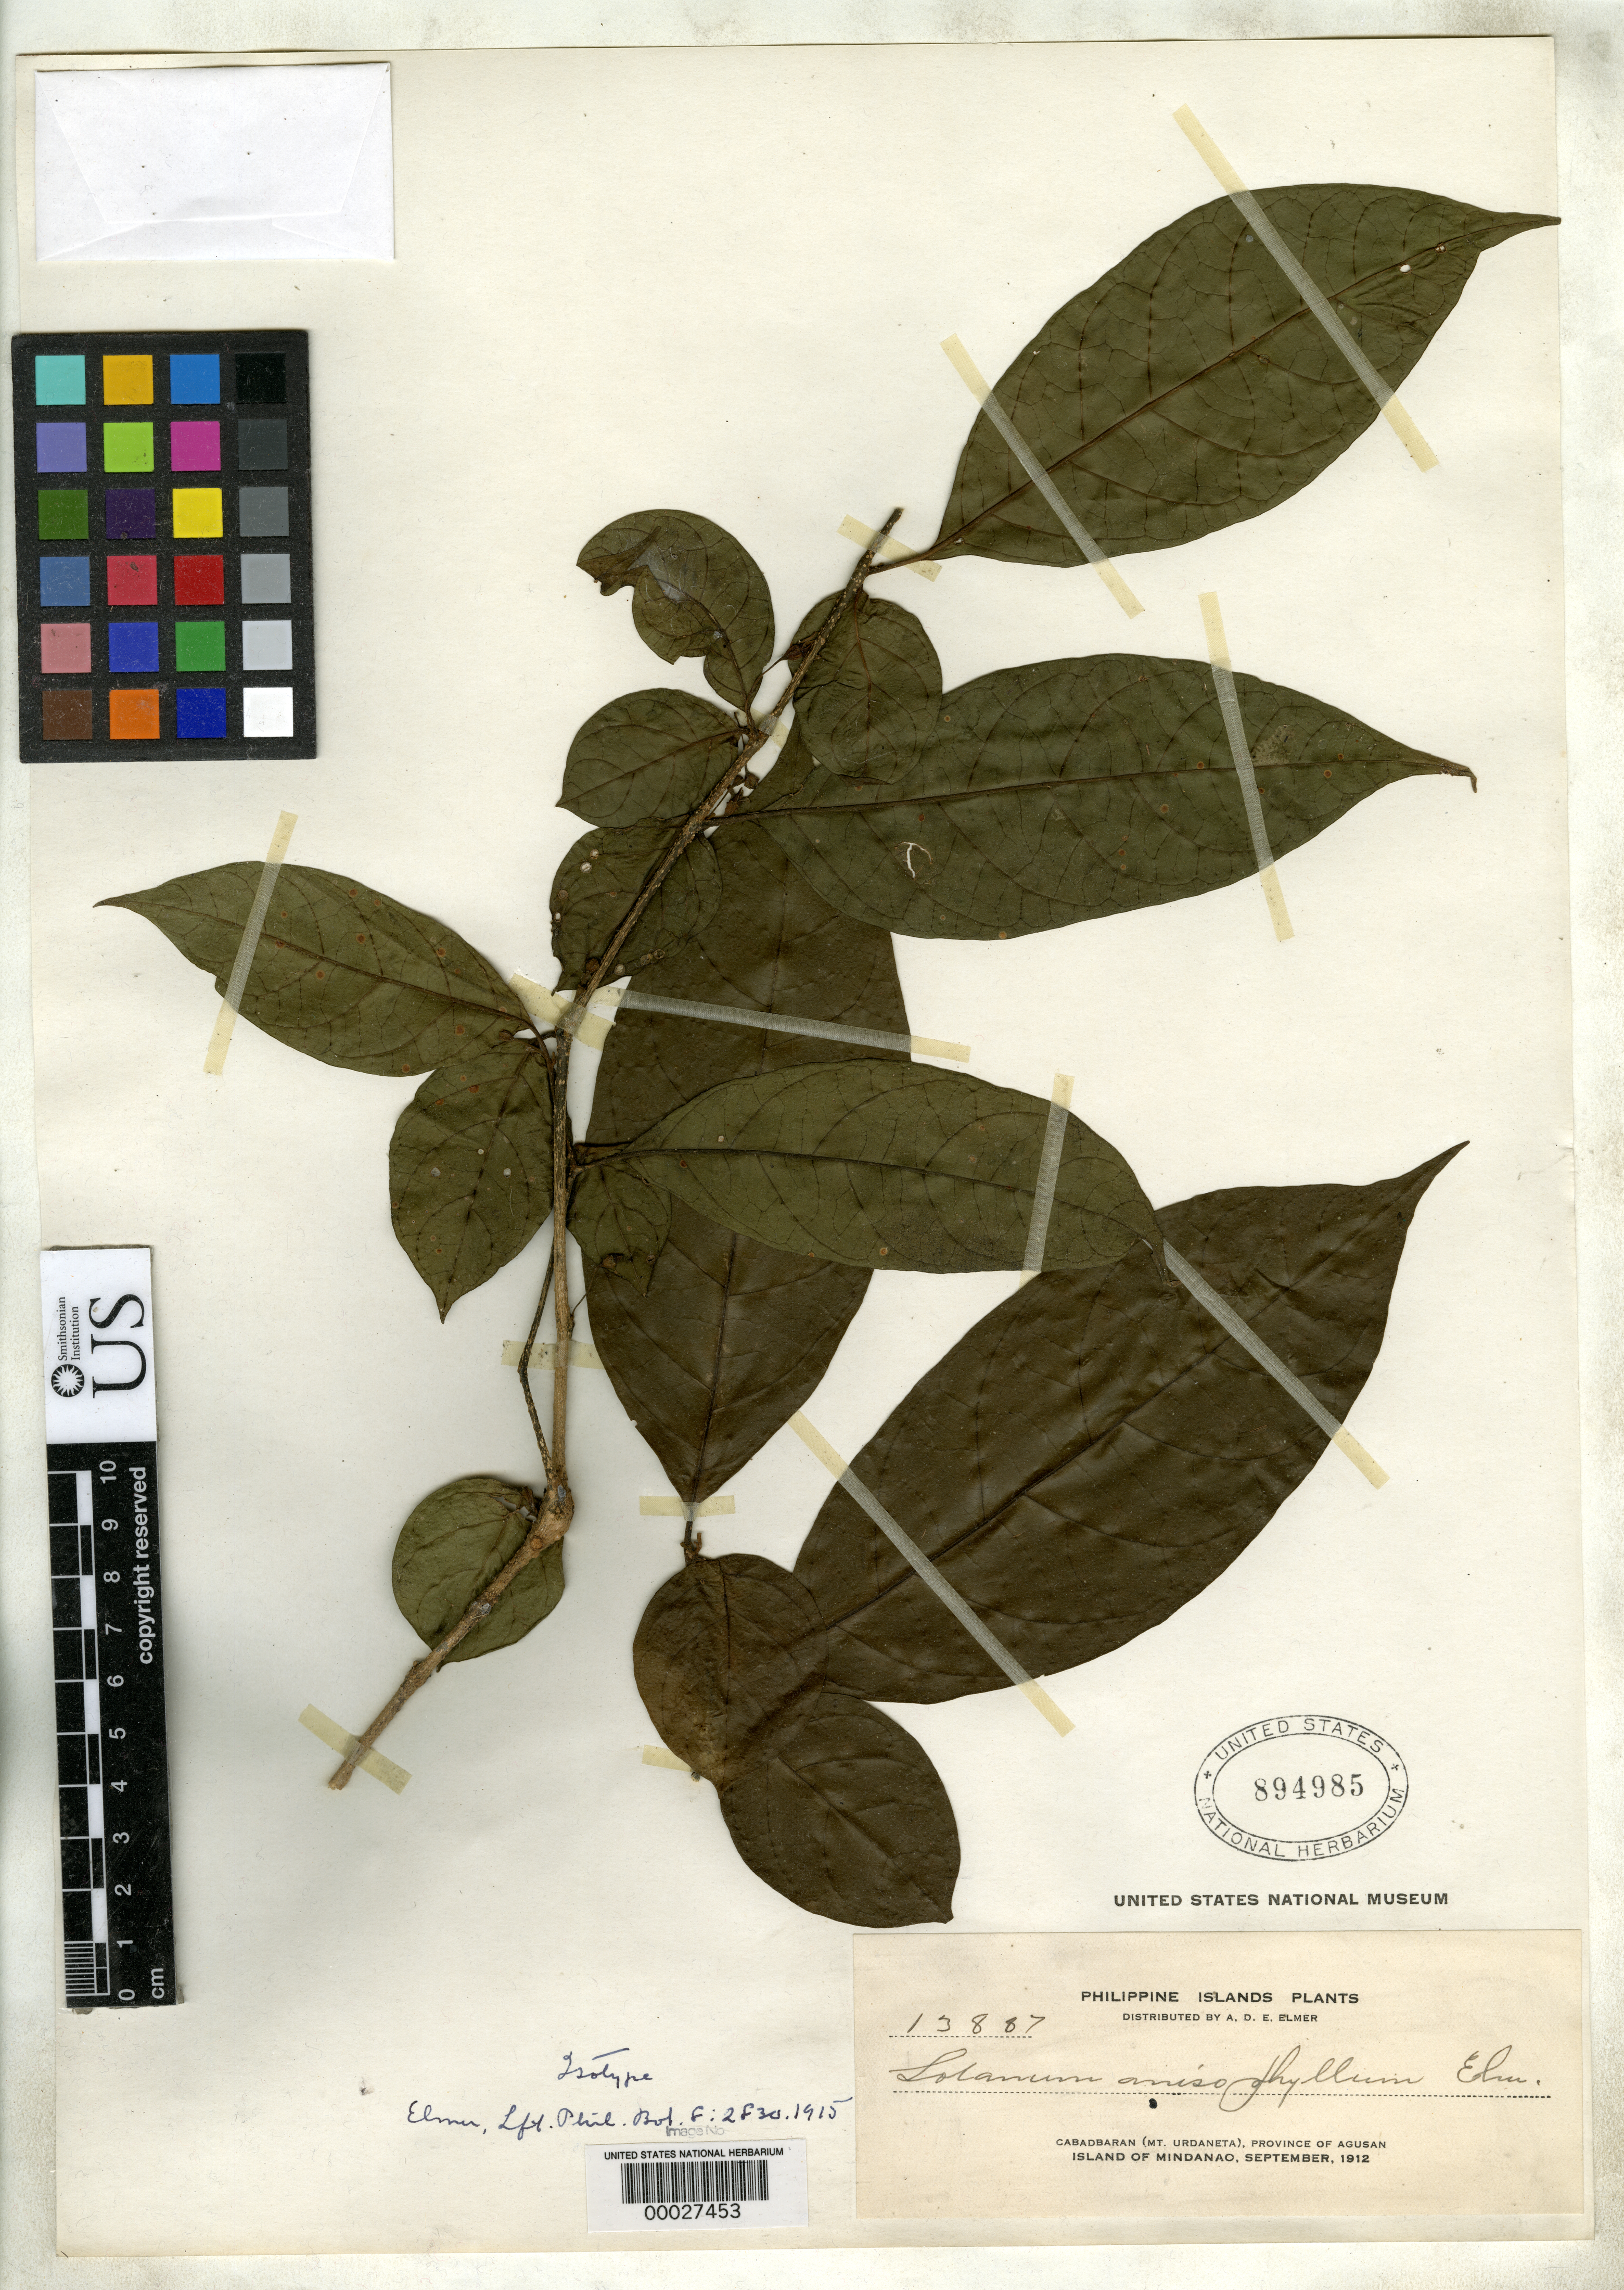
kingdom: Plantae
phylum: Tracheophyta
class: Magnoliopsida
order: Solanales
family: Solanaceae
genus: Solanum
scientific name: Solanum anisophyllum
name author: Elmer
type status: Isotype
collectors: A. D. E. Elmer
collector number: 13887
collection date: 1912-07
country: Philippines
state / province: Caraga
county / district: Agusan del Norte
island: Mindanao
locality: Cabadbaran (Mt. Urdaneta), province of Agusan, Island of Mindanao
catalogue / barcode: US 894985